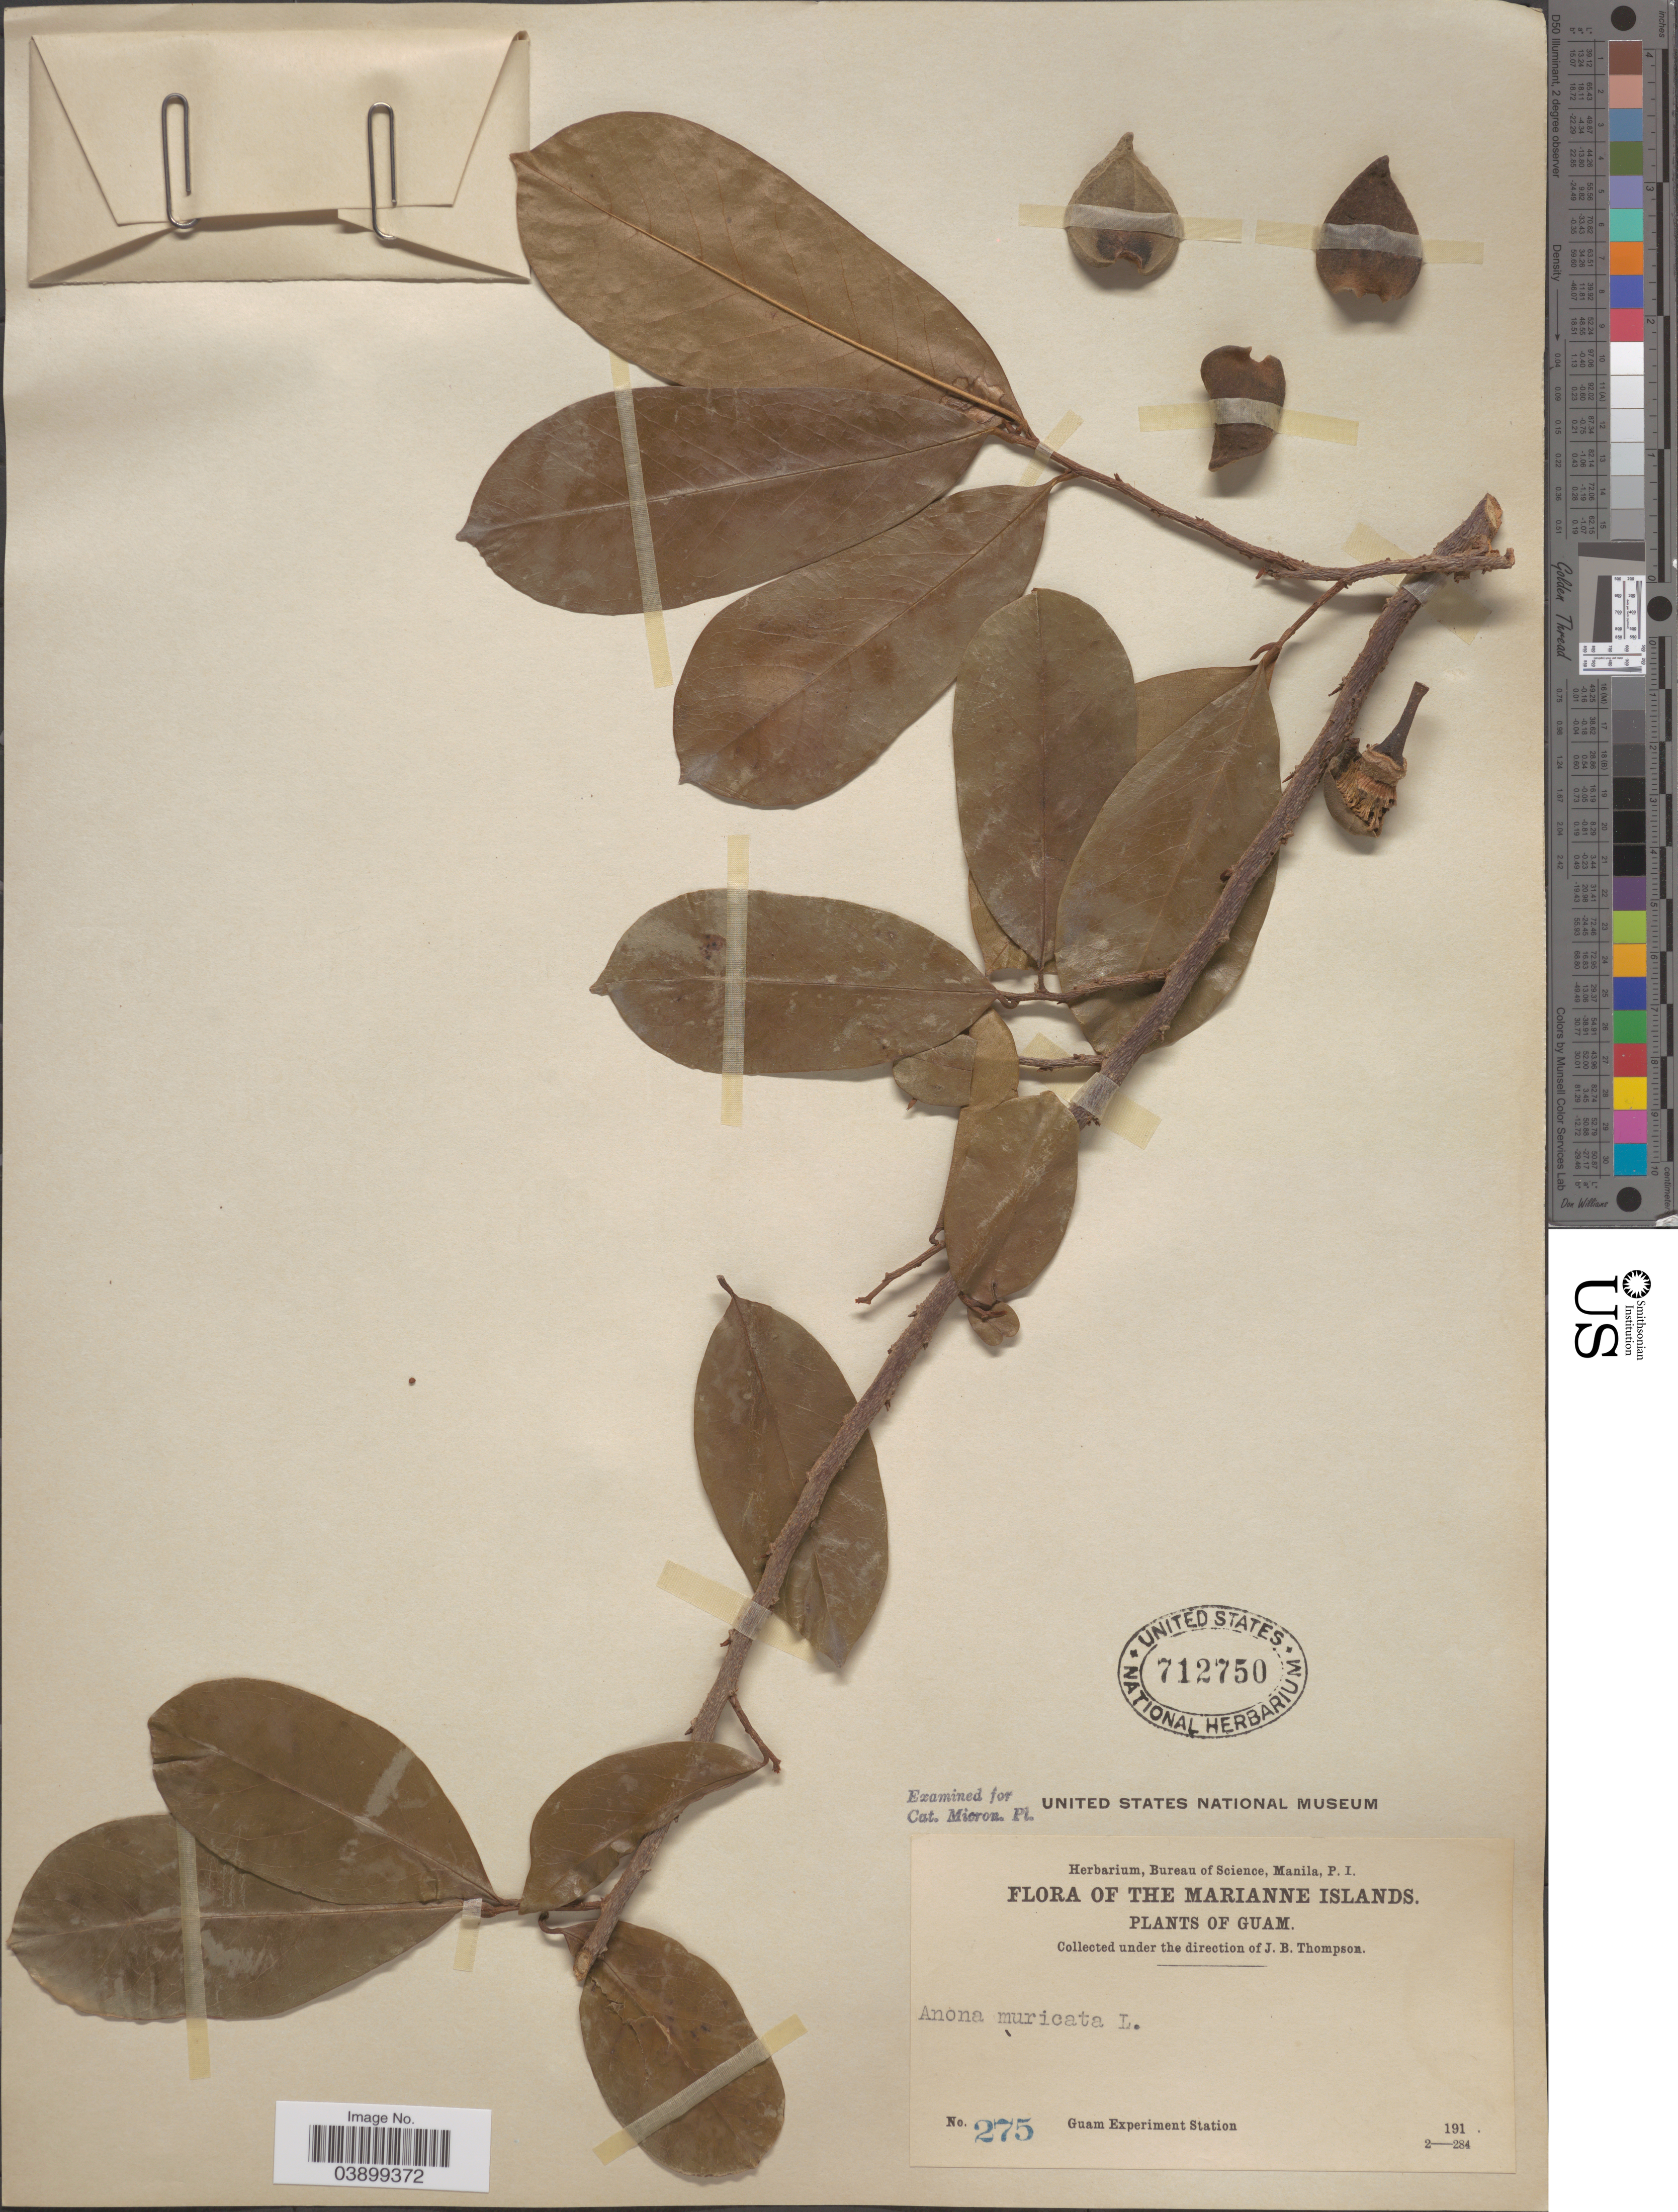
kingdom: Plantae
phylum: Tracheophyta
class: Magnoliopsida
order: Magnoliales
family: Annonaceae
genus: Annona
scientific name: Annona muricata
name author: L.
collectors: Guam Exp. Sta.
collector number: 275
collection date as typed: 191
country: Guam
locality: Marianne Islands.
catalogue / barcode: US 712750